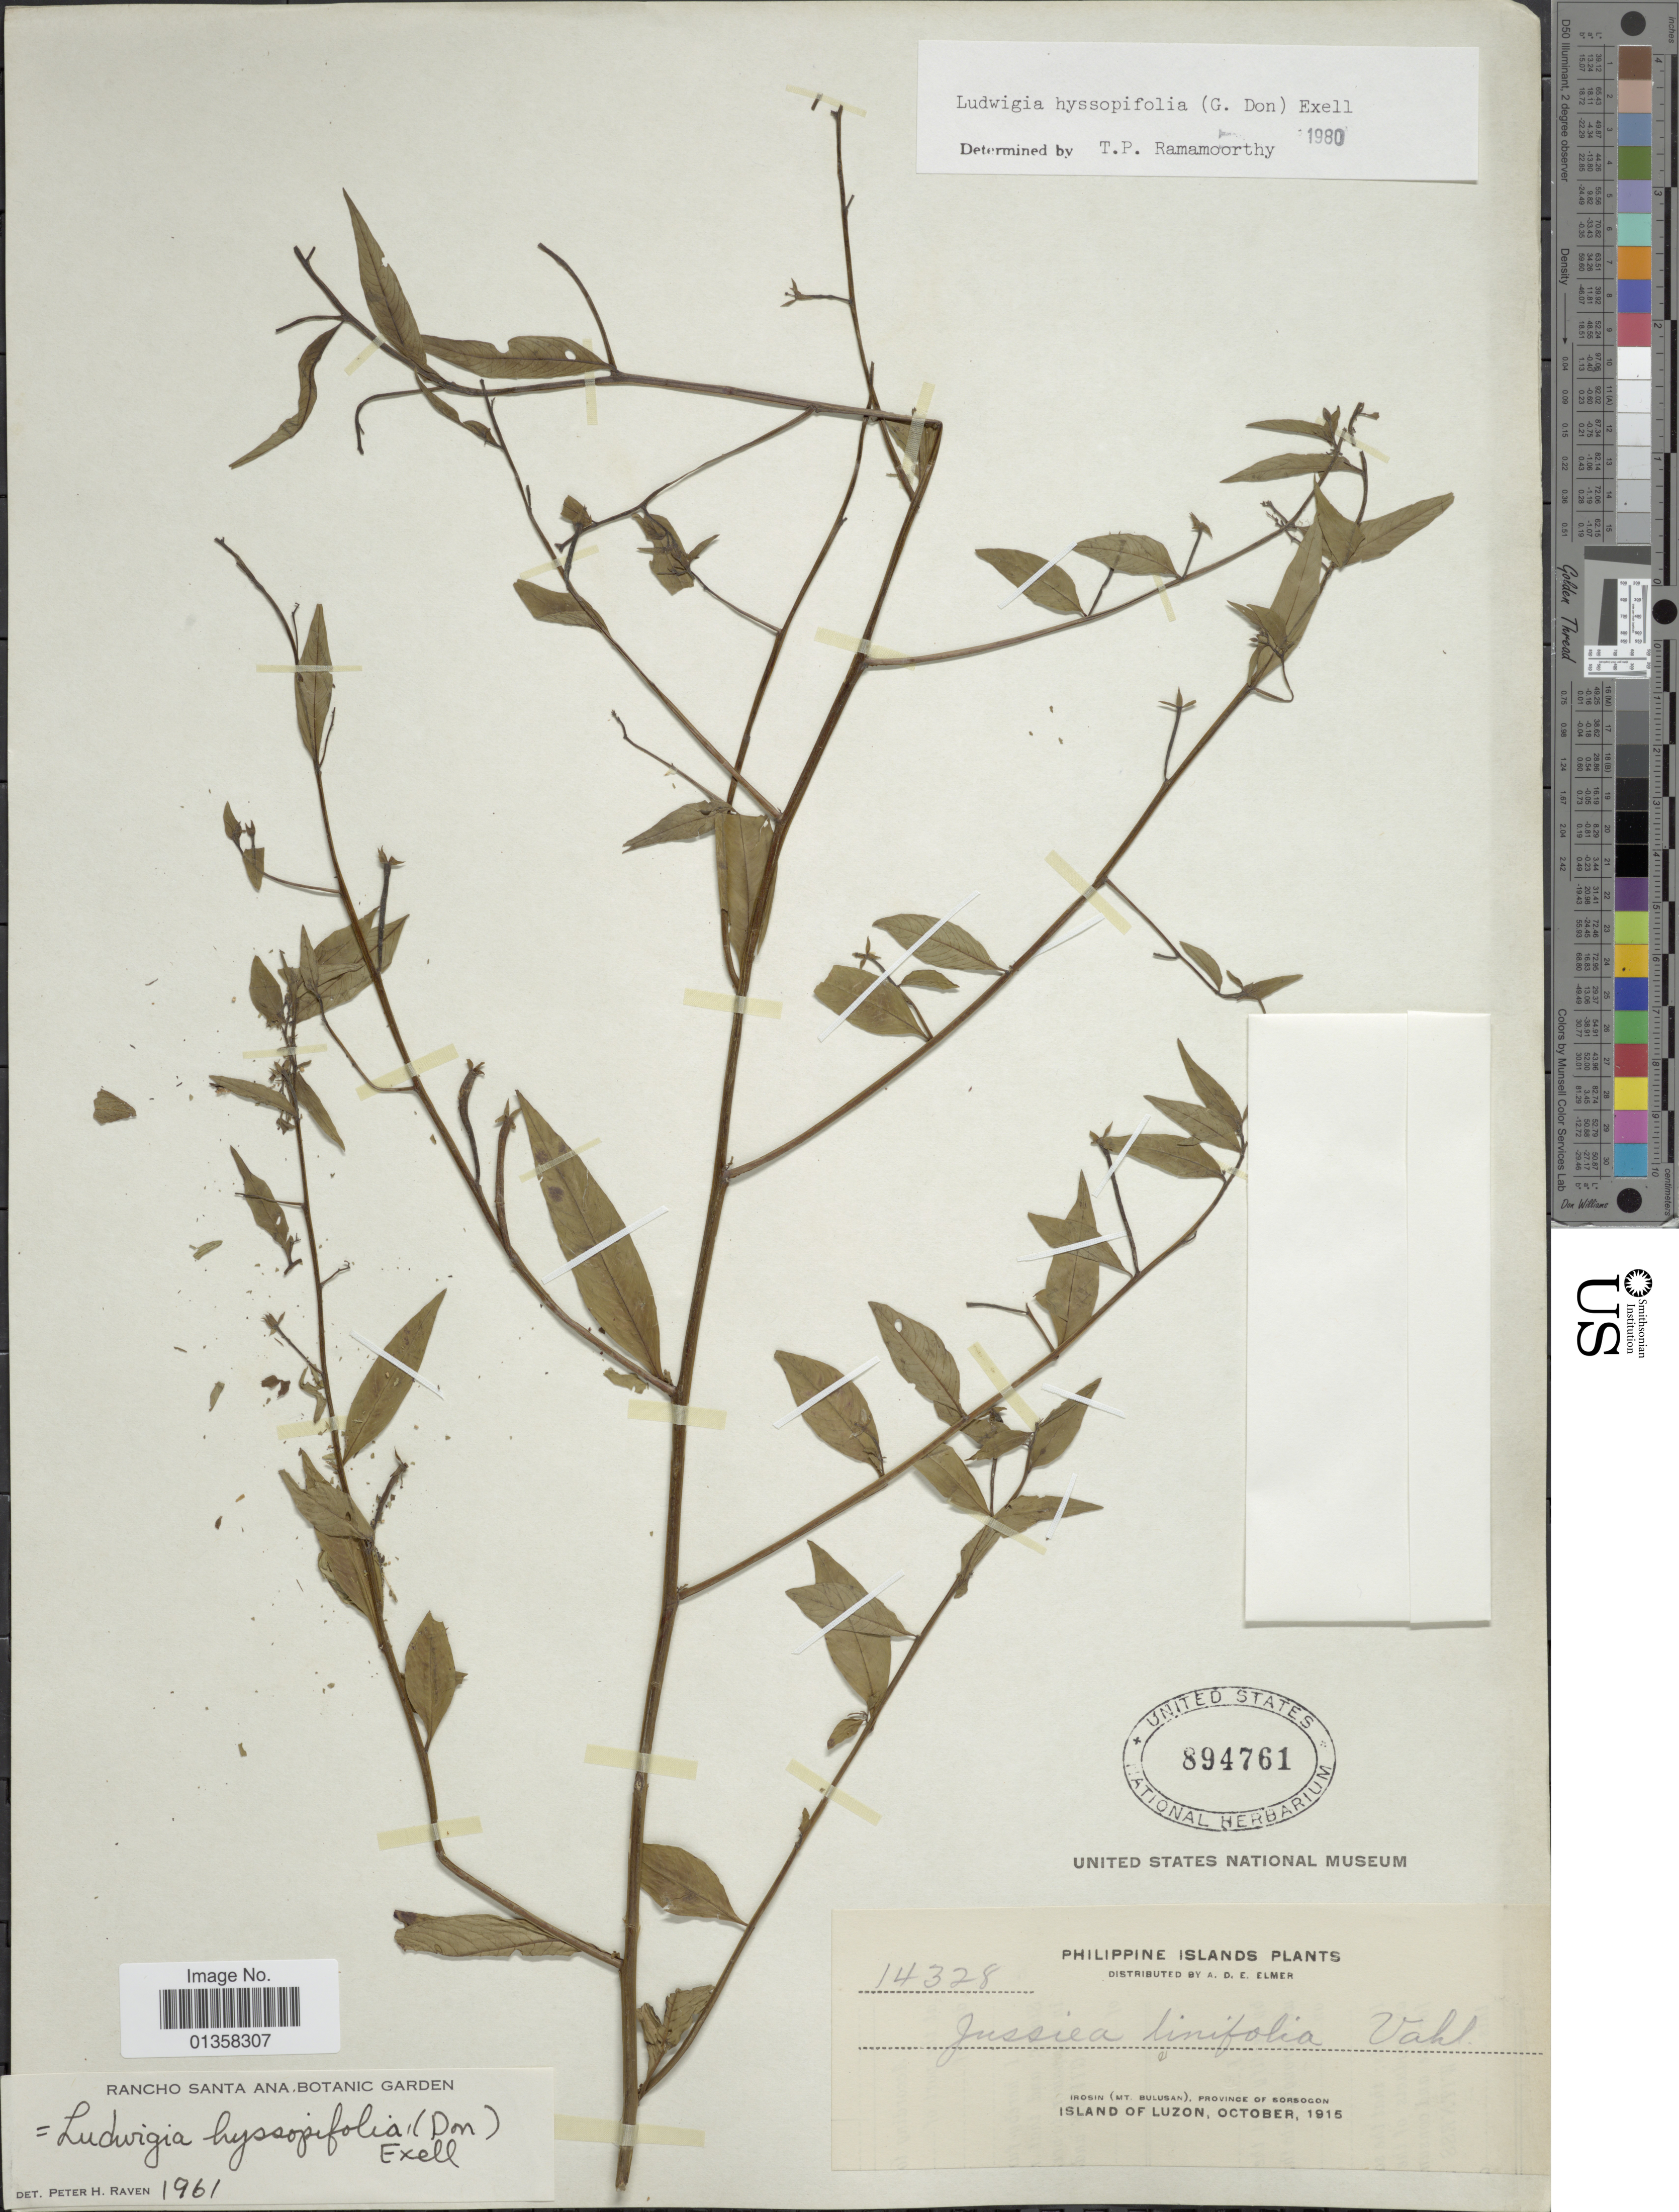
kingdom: Plantae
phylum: Tracheophyta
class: Magnoliopsida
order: Myrtales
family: Onagraceae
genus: Ludwigia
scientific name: Ludwigia hyssopifolia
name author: (G. Don) Exell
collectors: A. D. E. Elmer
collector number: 14328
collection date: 1915-10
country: Philippines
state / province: Central Luzon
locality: Philippine Islands, Irosin (Mt. Bulusan), Province of Sorsogon, Island of Luzon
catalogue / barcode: US 894761